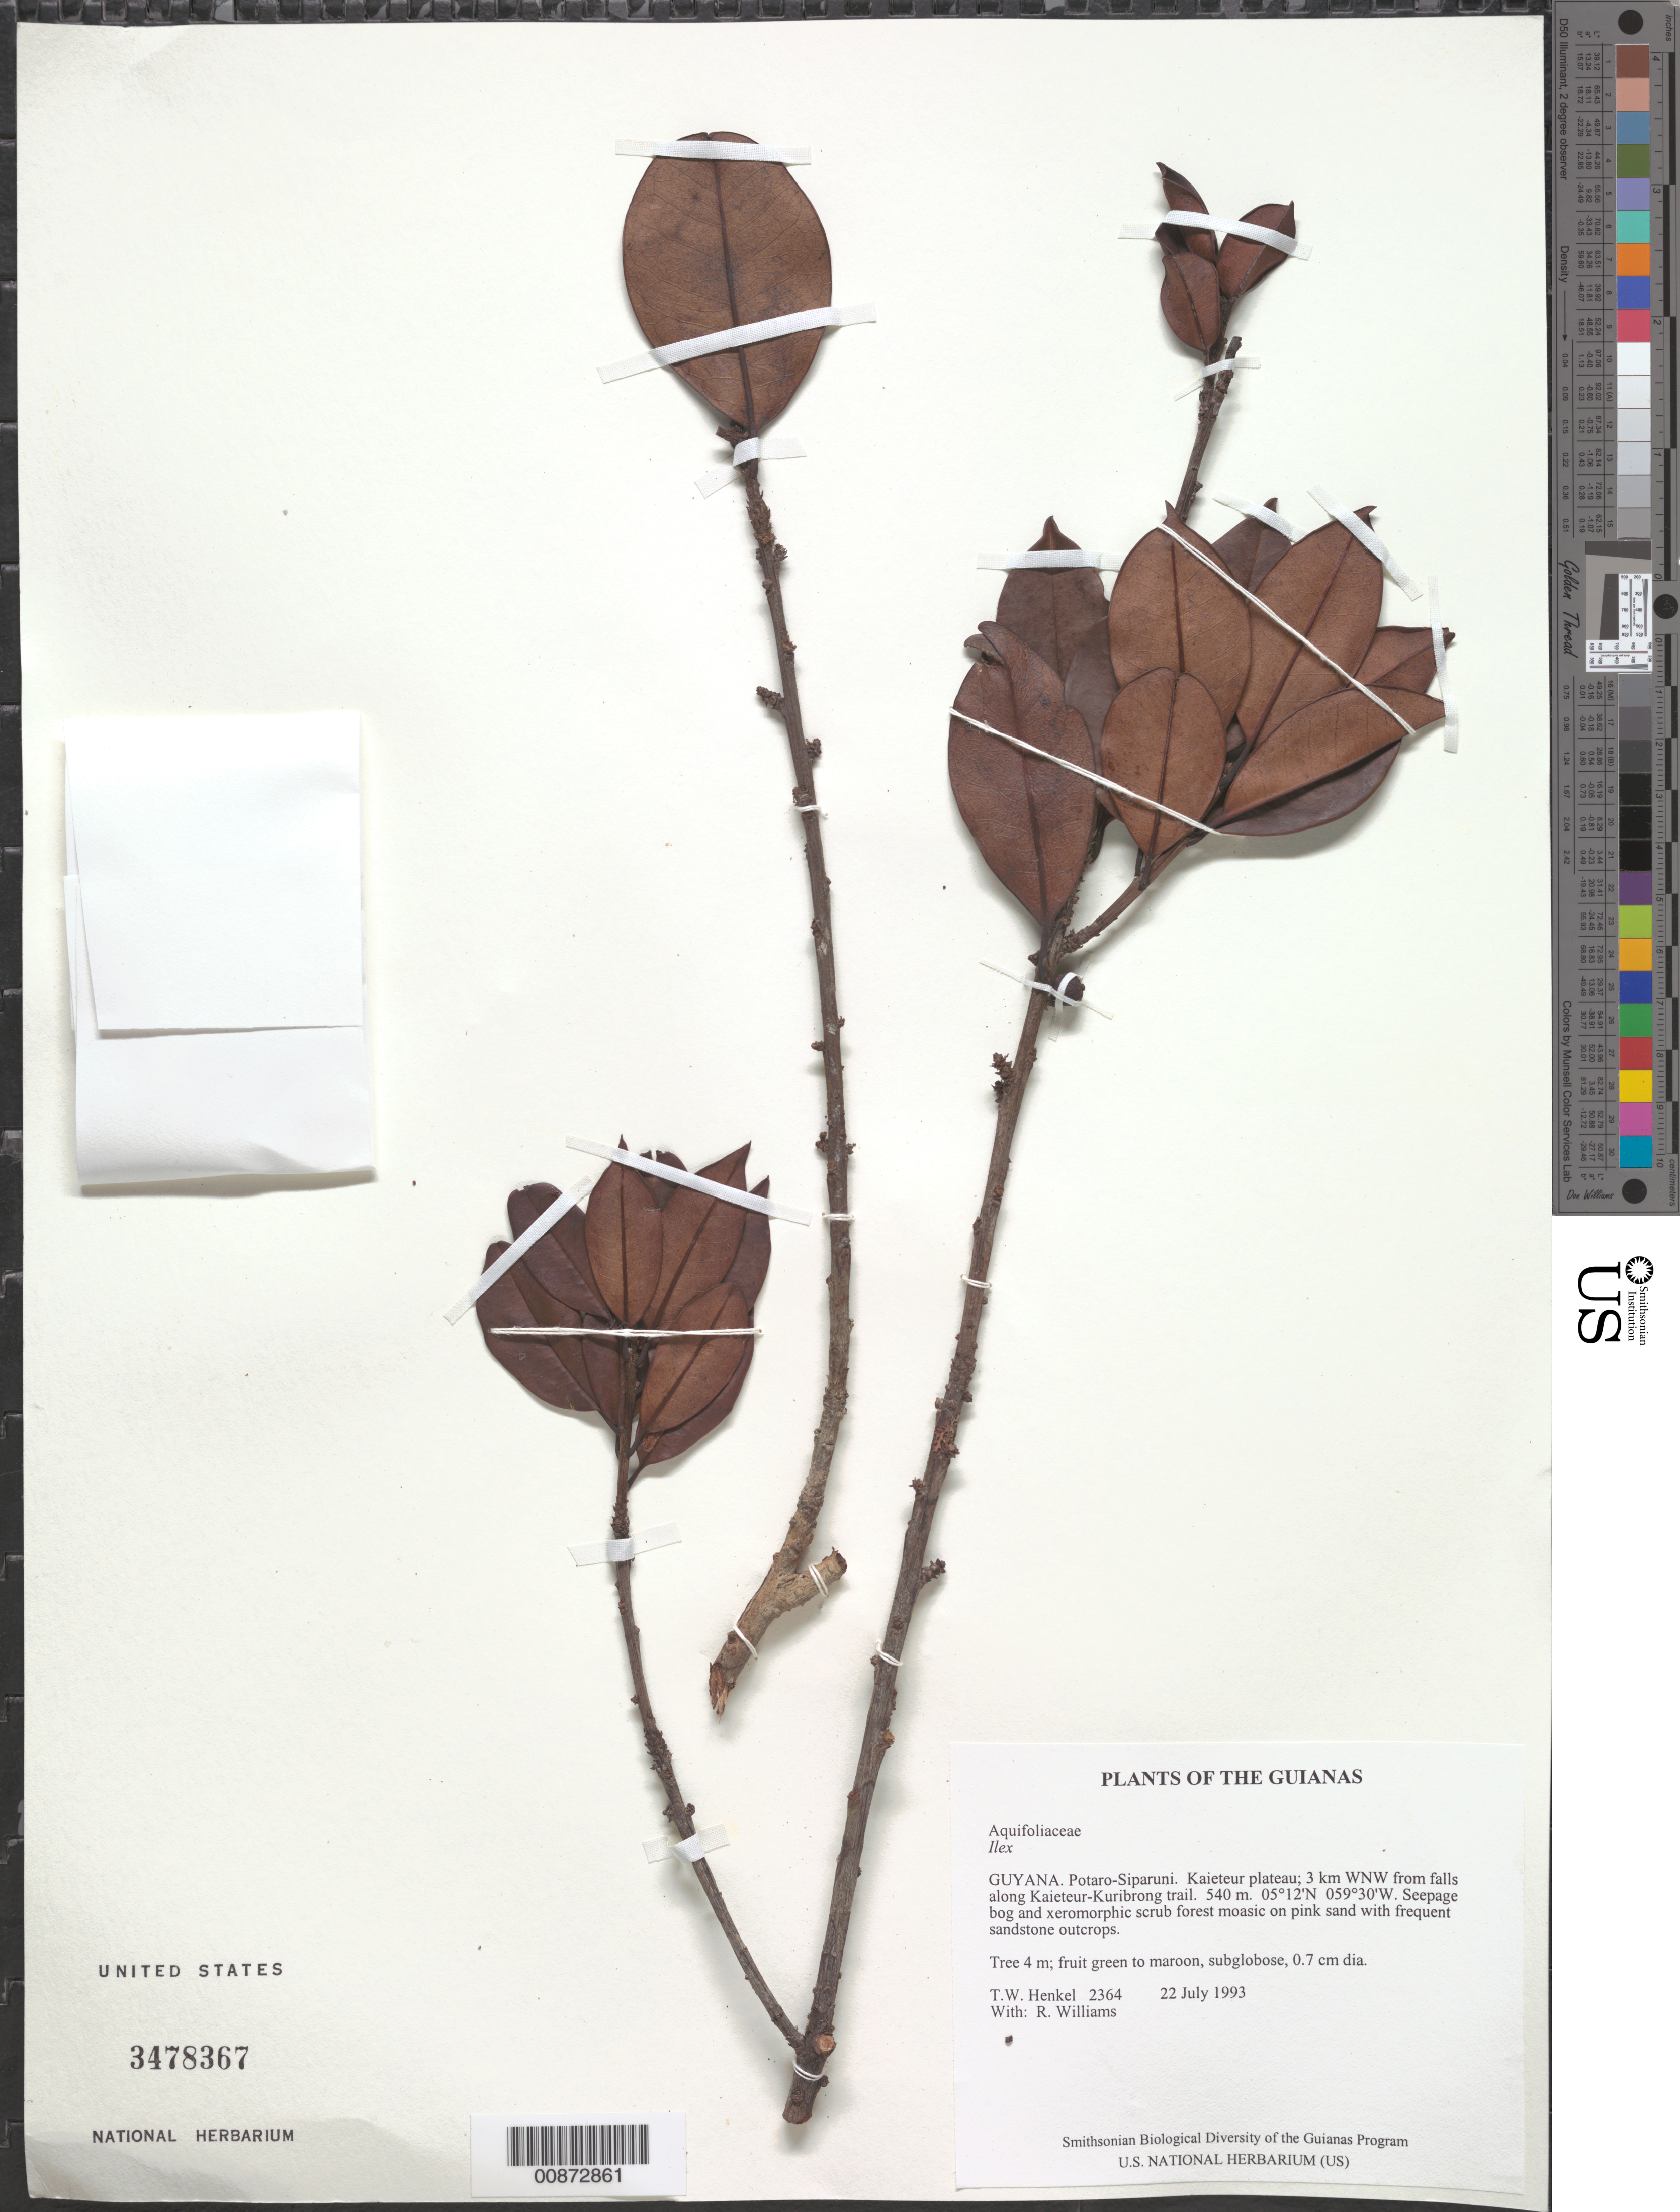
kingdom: Plantae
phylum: Tracheophyta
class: Magnoliopsida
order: Aquifoliales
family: Aquifoliaceae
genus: Ilex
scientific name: Ilex fanshawei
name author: Edwin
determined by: Barriera, Gabrielle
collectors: T. Henkel & R. Williams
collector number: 2364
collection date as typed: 22 July 1993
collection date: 1993-07-22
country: Guyana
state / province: Potaro-Siparuni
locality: Kaieteur plateau; 3 km WNW from falls along Kaieteur-Kuribrong trail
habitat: Seepage bog and xeromorphic scrub forest moasic on pink sand with frequent sandstone outcrops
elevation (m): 540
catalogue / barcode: US 3478367